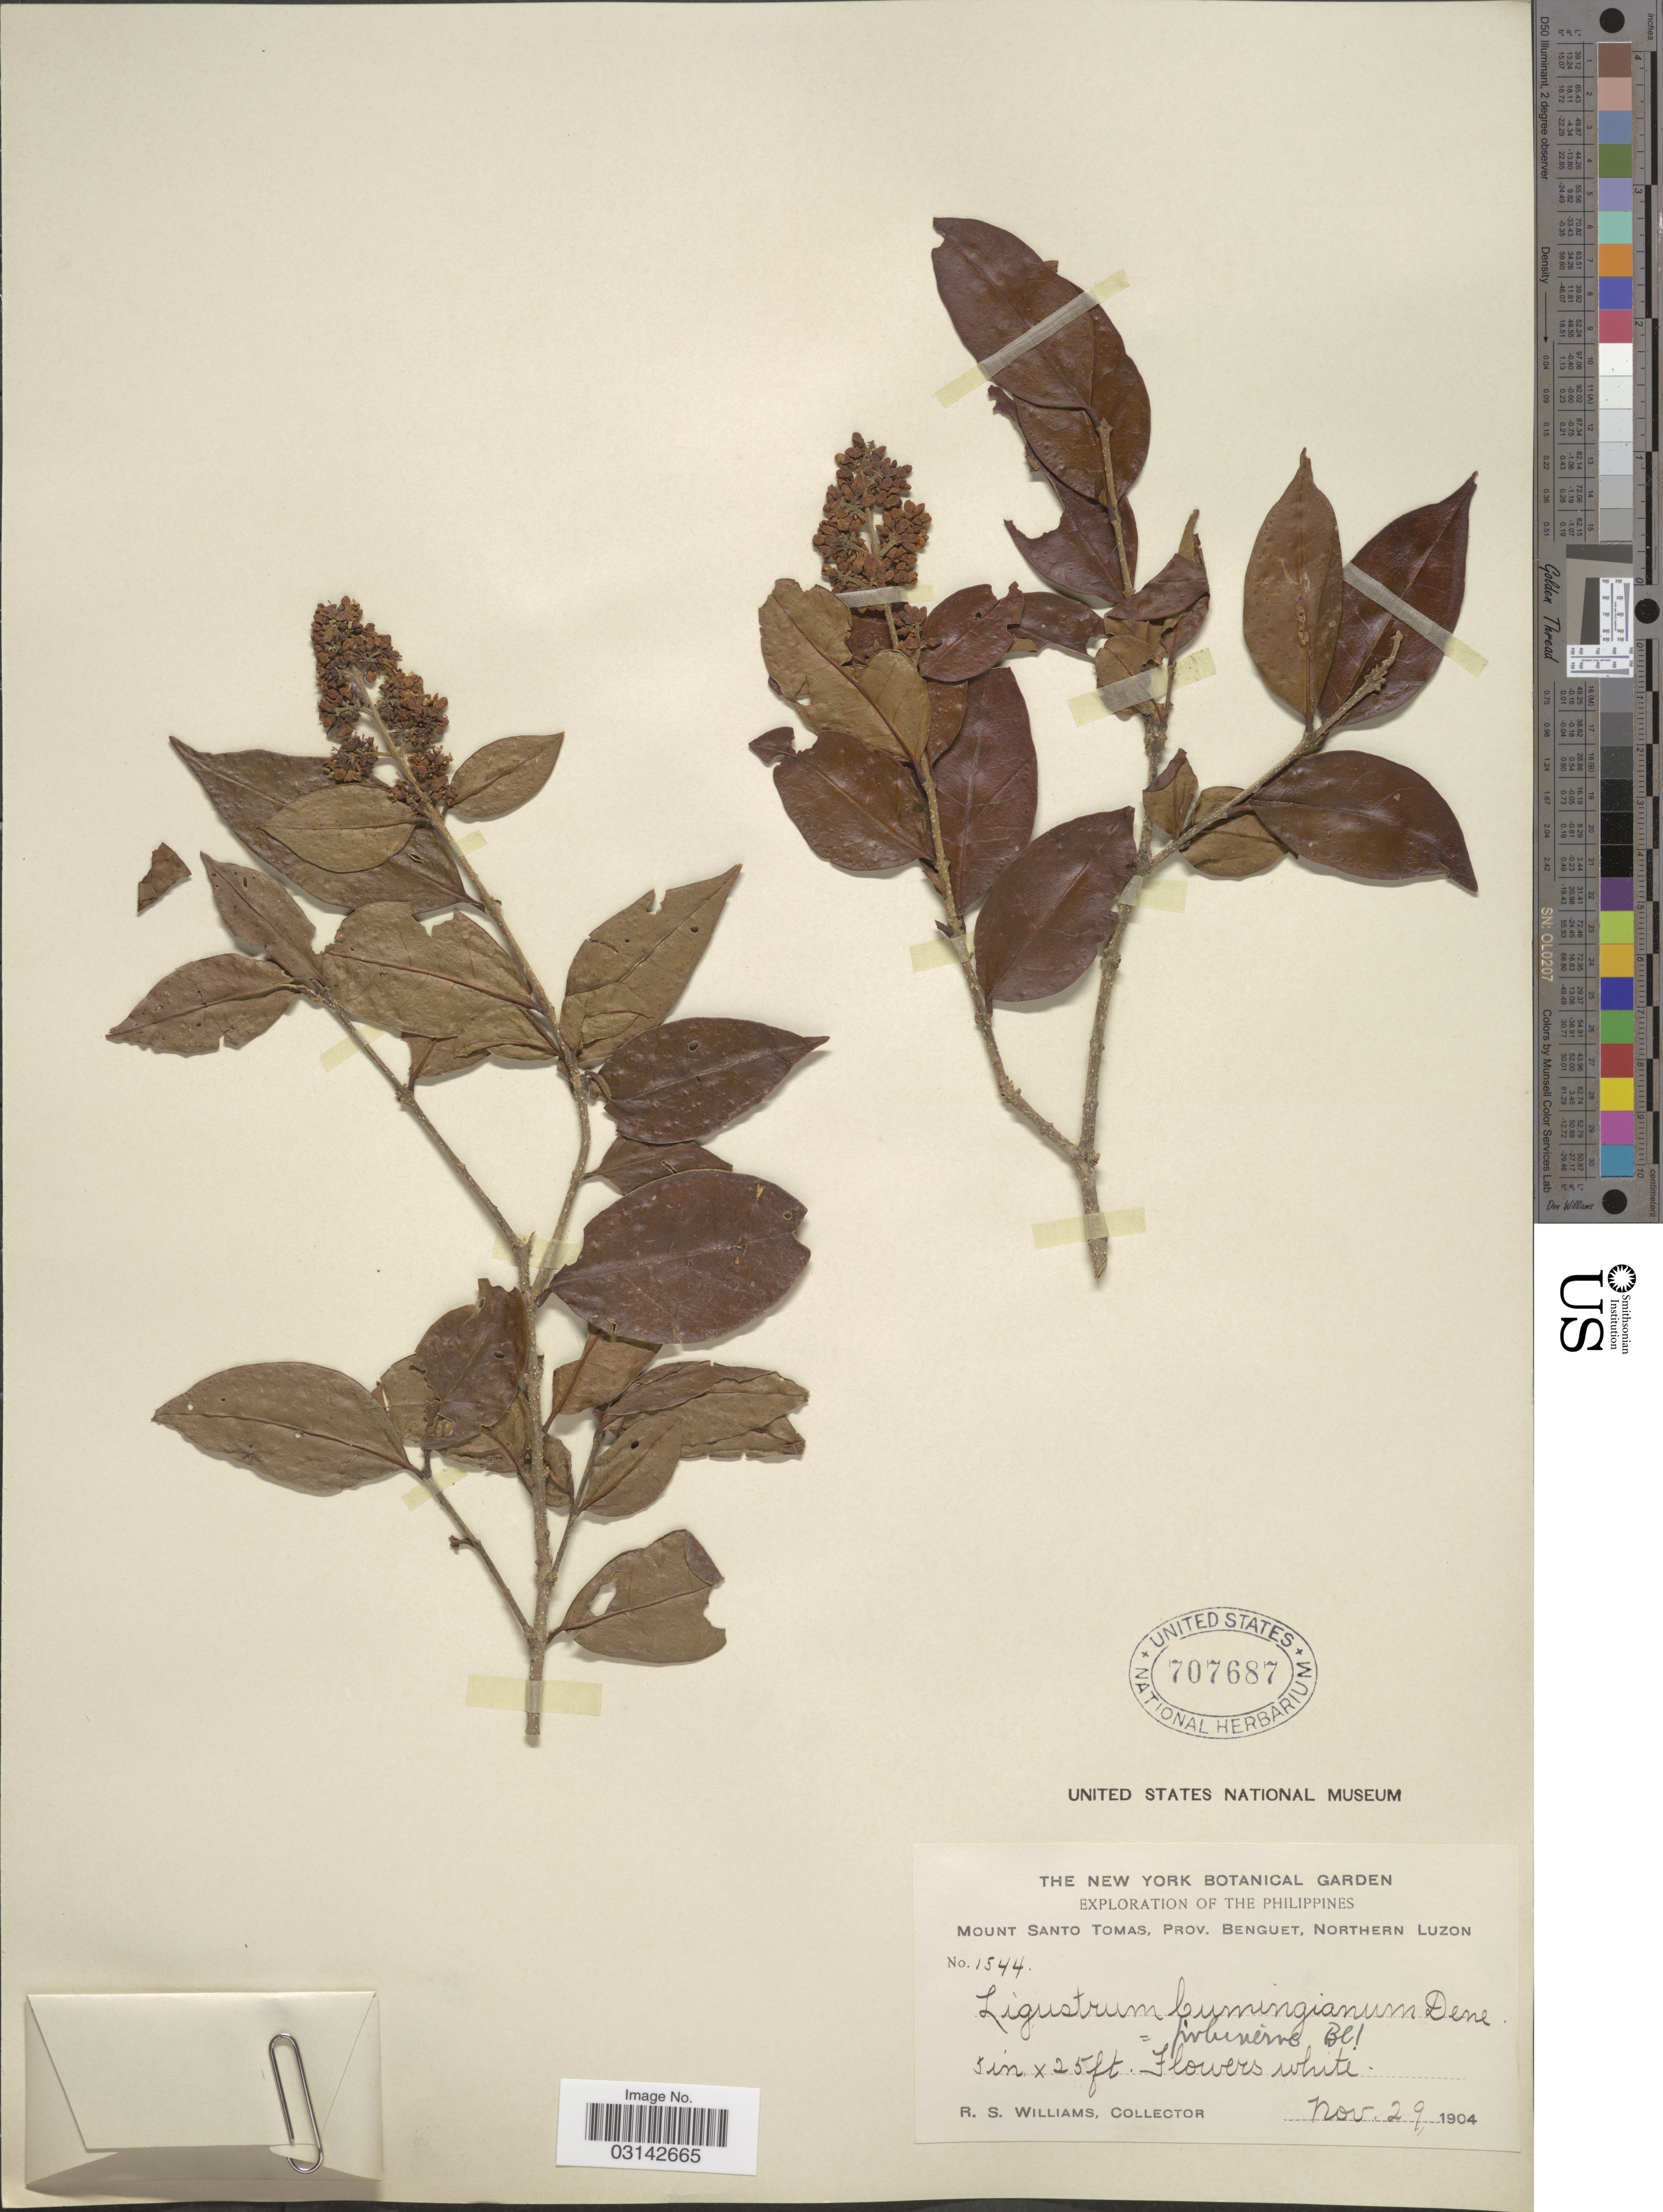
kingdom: Plantae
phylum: Tracheophyta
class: Magnoliopsida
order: Lamiales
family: Oleaceae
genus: Ligustrum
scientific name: Ligustrum sp.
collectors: R. S. Williams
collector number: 1544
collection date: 1904-11-29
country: Philippines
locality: Mount Santo Tomas, Prov. Benguet, Northern Luzon.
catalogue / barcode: US 707687